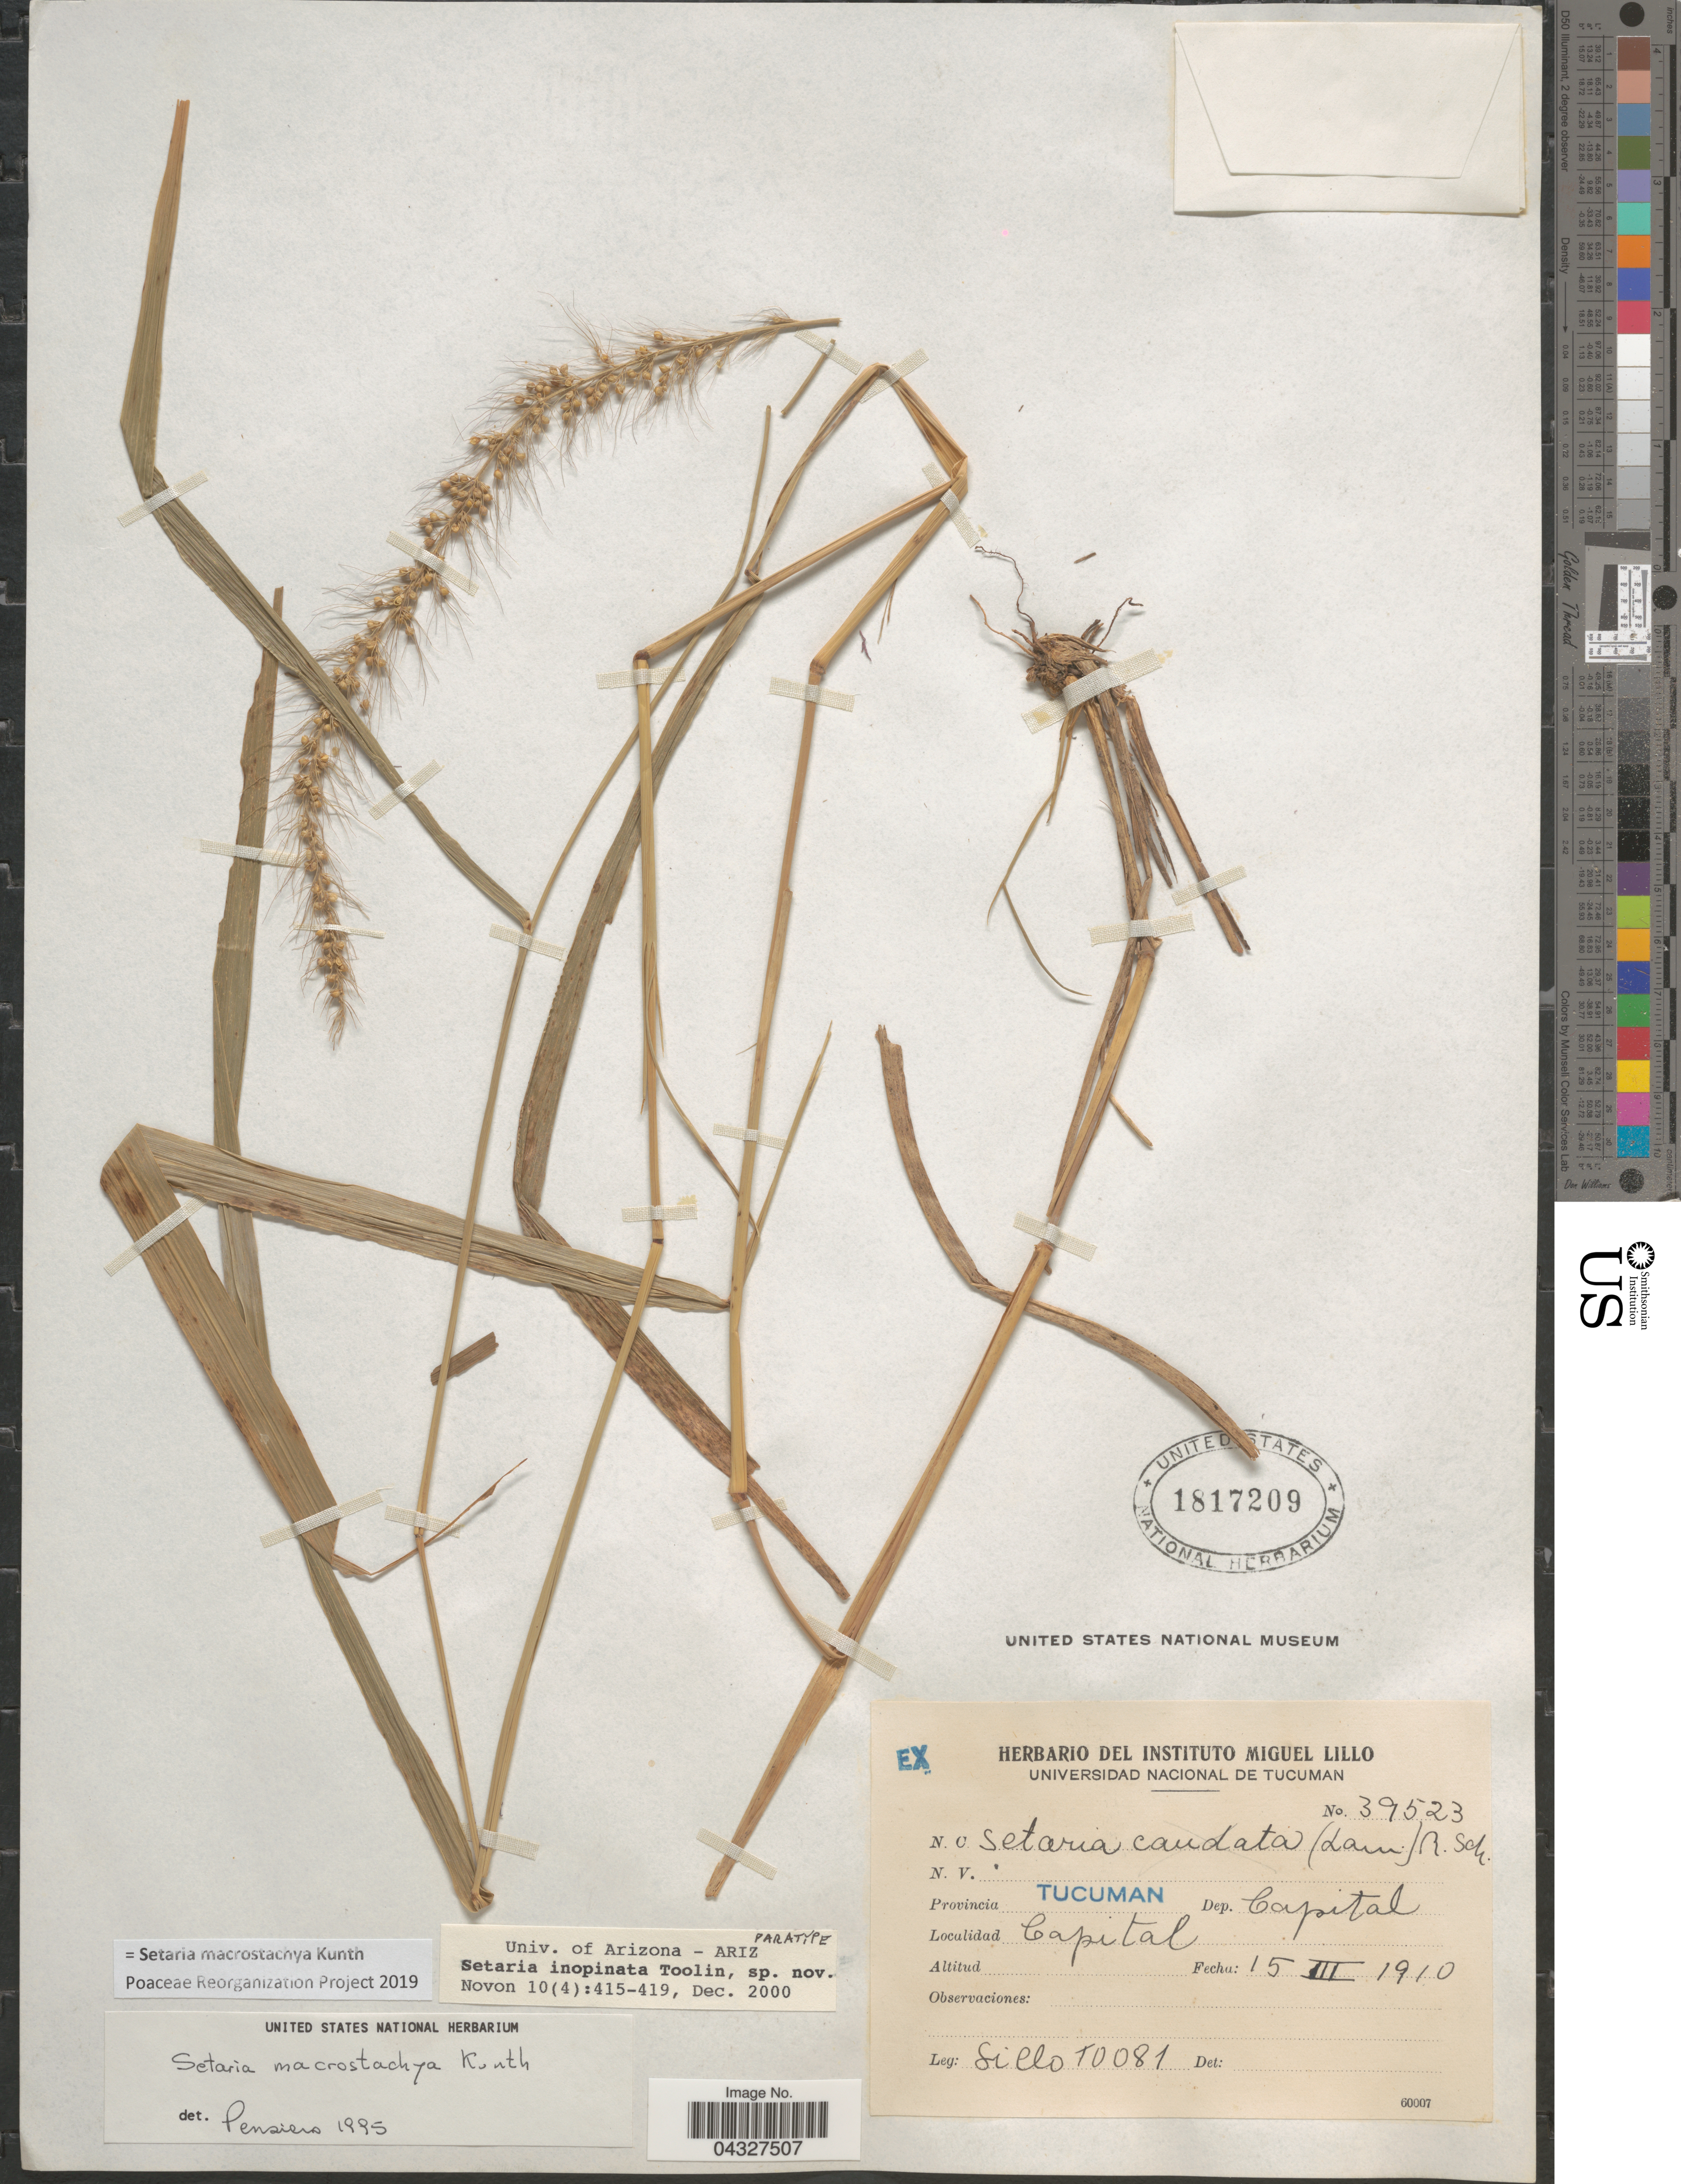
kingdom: Plantae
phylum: Tracheophyta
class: Liliopsida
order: Poales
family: Poaceae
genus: Setaria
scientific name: Setaria macrostachya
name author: Kunth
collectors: M. Lillo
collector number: T0081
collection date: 1910-03-15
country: Argentina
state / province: Tucuman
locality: Dep. Capital. Capital.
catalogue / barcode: US 1817209